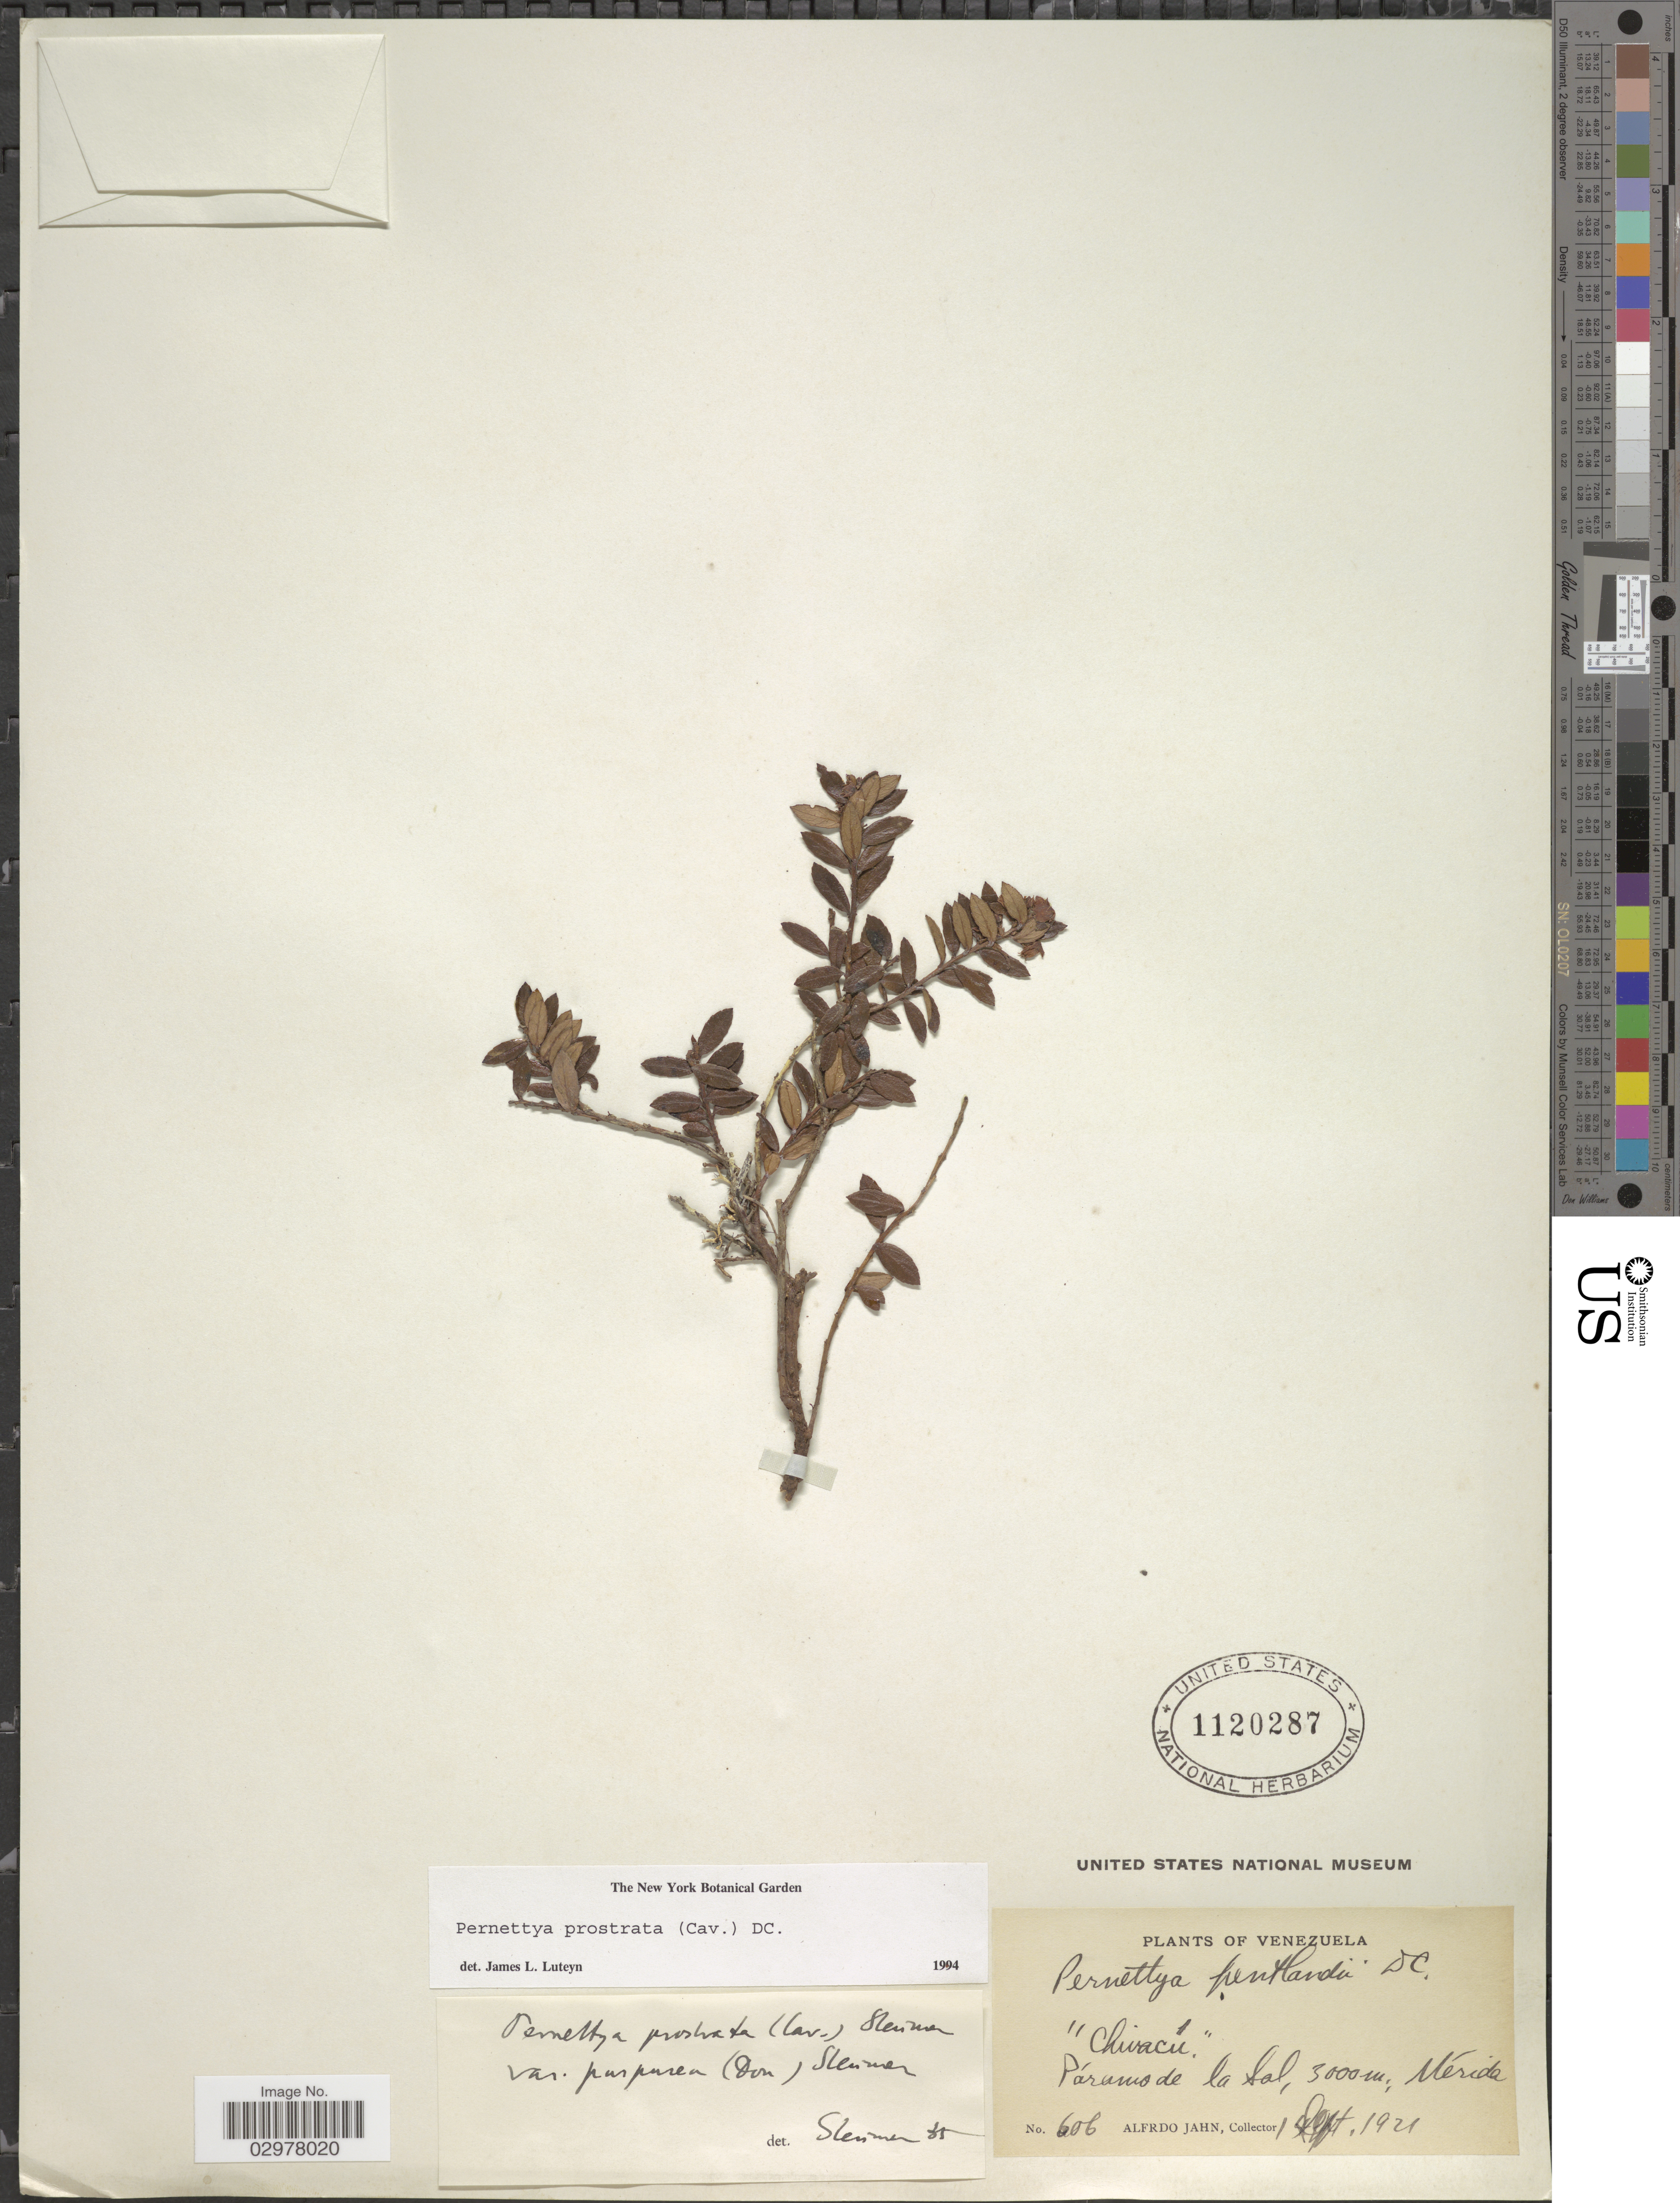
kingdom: Plantae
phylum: Tracheophyta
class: Magnoliopsida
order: Ericales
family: Ericaceae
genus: Pernettya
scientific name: Pernettya prostrata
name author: (Cav.) DC.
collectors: A. Jahn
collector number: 606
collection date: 1921-09-01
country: Venezuela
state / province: Mérida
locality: Páramo de la Sal.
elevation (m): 3000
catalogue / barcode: US 1120287